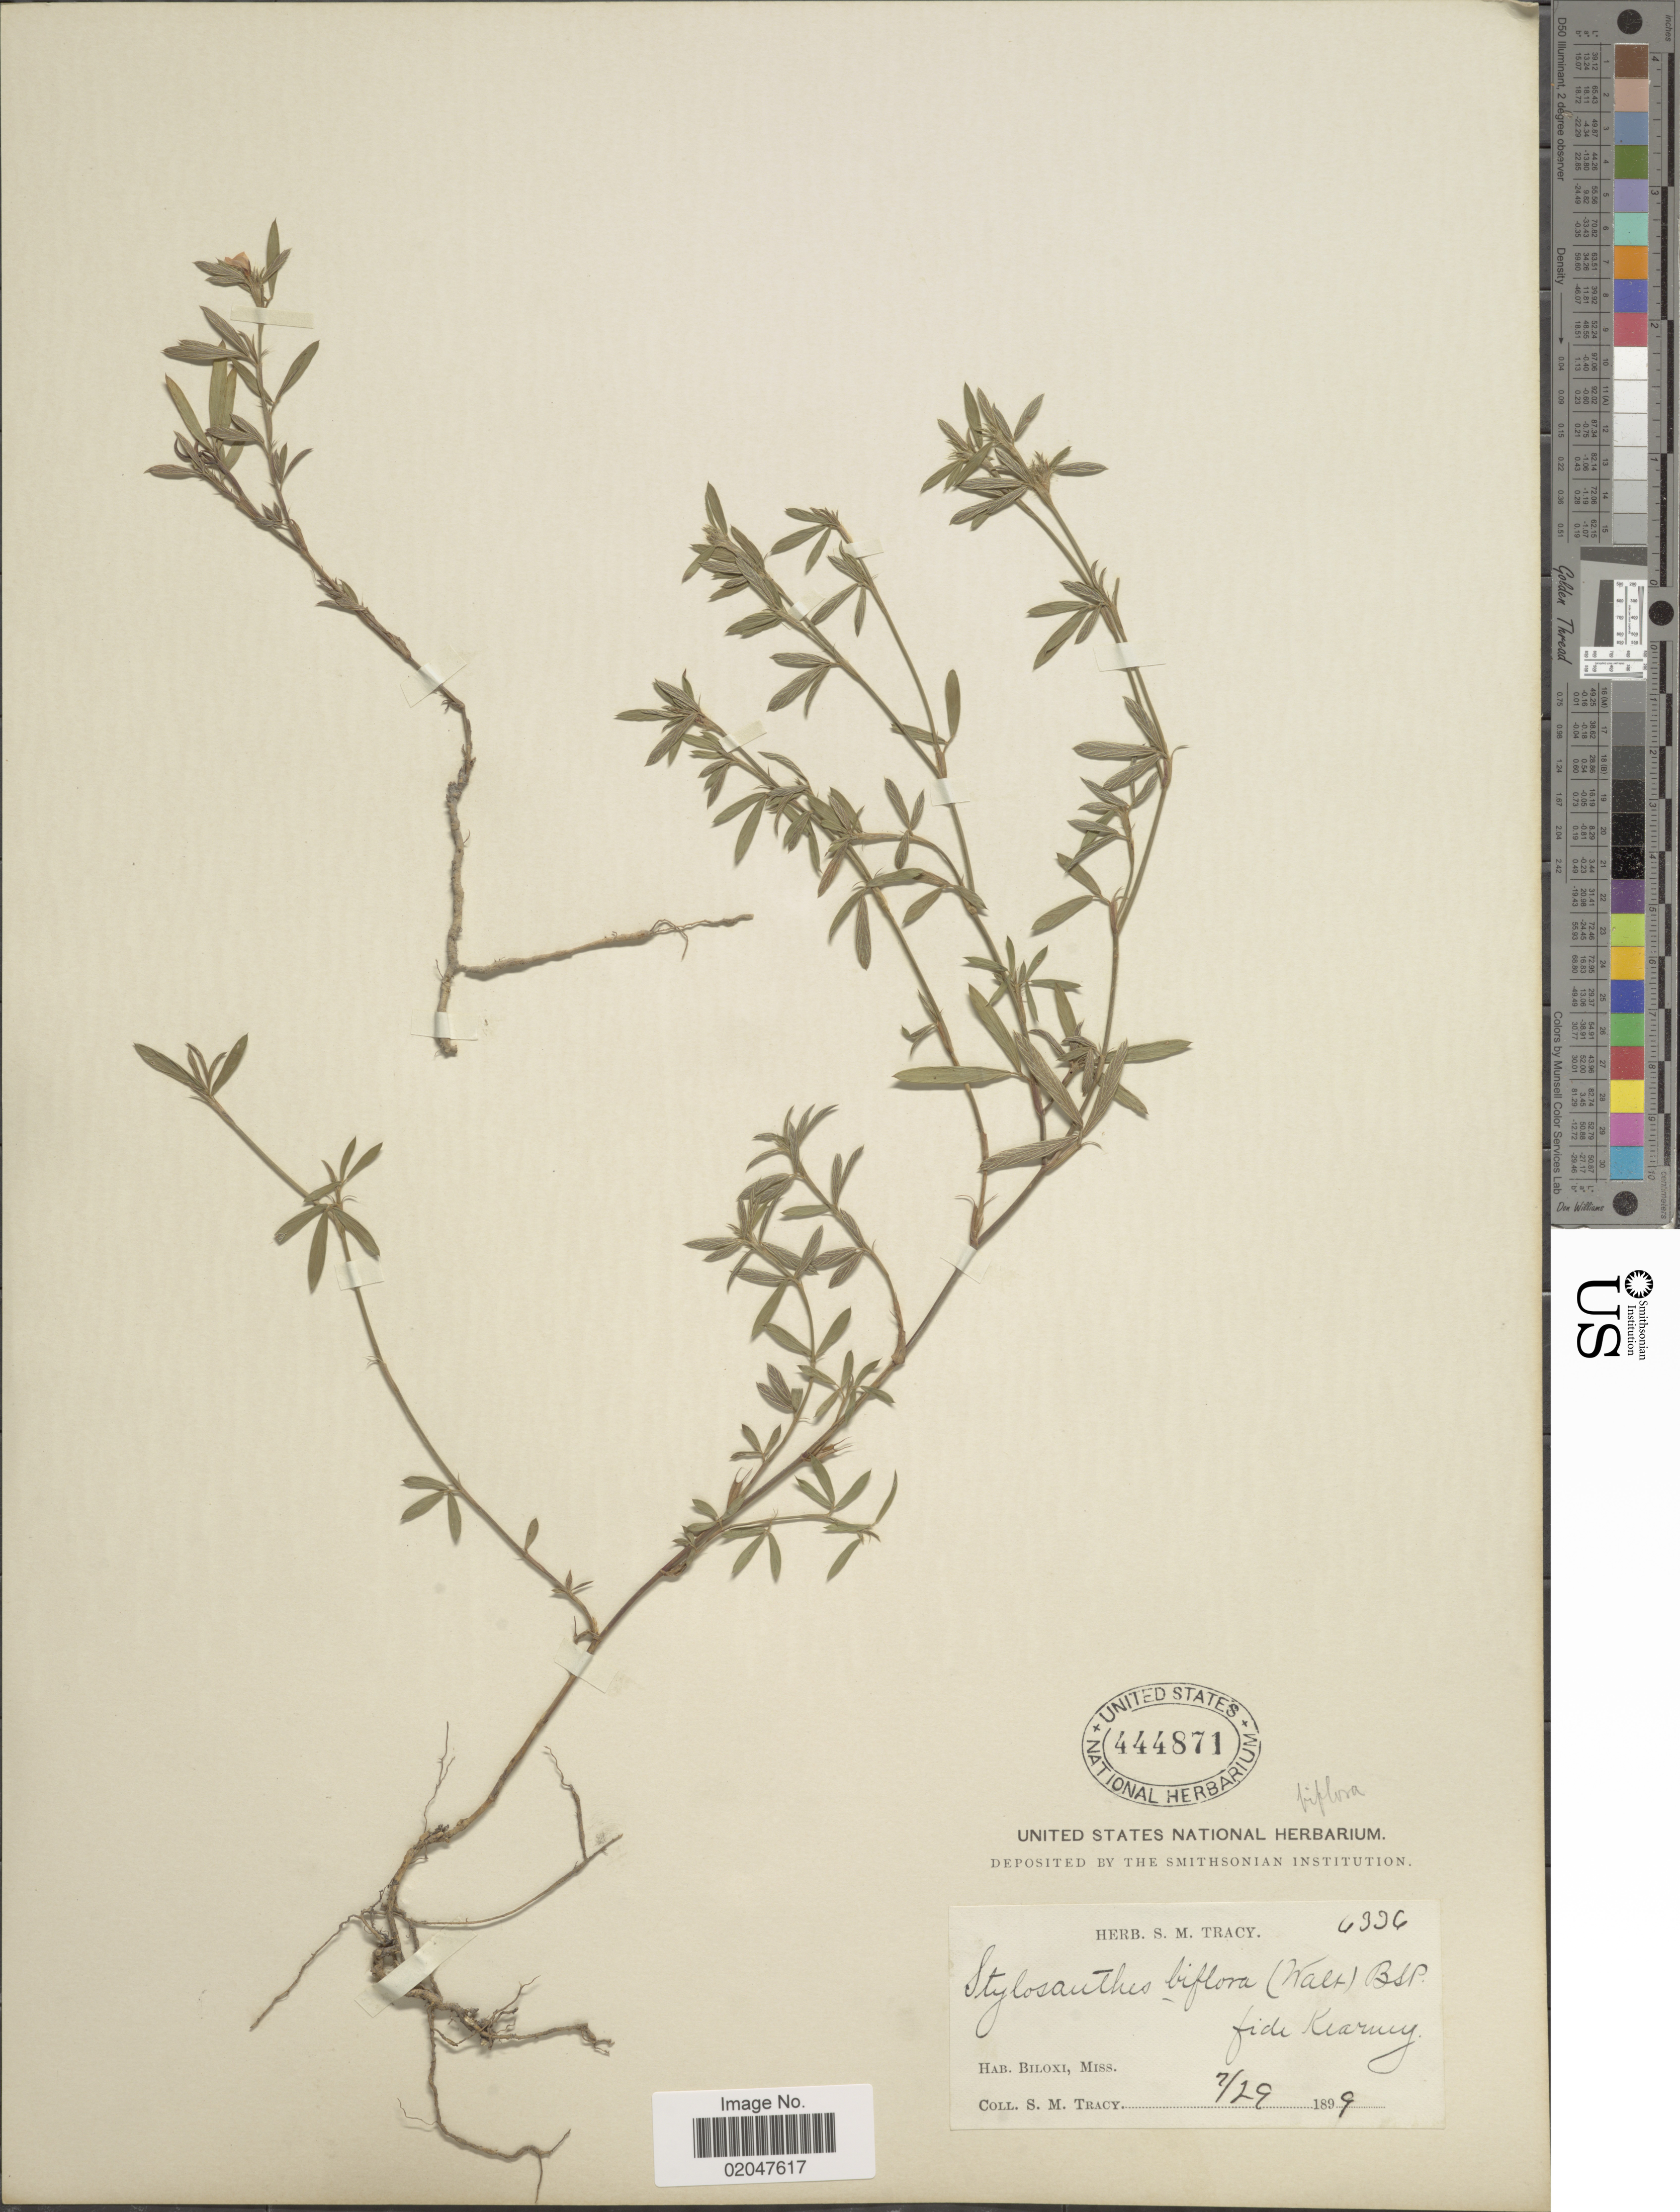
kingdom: Plantae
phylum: Tracheophyta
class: Magnoliopsida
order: Fabales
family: Fabaceae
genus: Stylosanthes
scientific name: Stylosanthes biflora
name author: (L.) Britton et al.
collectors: S. M. Tracy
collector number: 4336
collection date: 1898-07-29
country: United States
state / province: Mississippi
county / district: Harrison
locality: Biloxi, Miss.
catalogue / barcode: US 444871